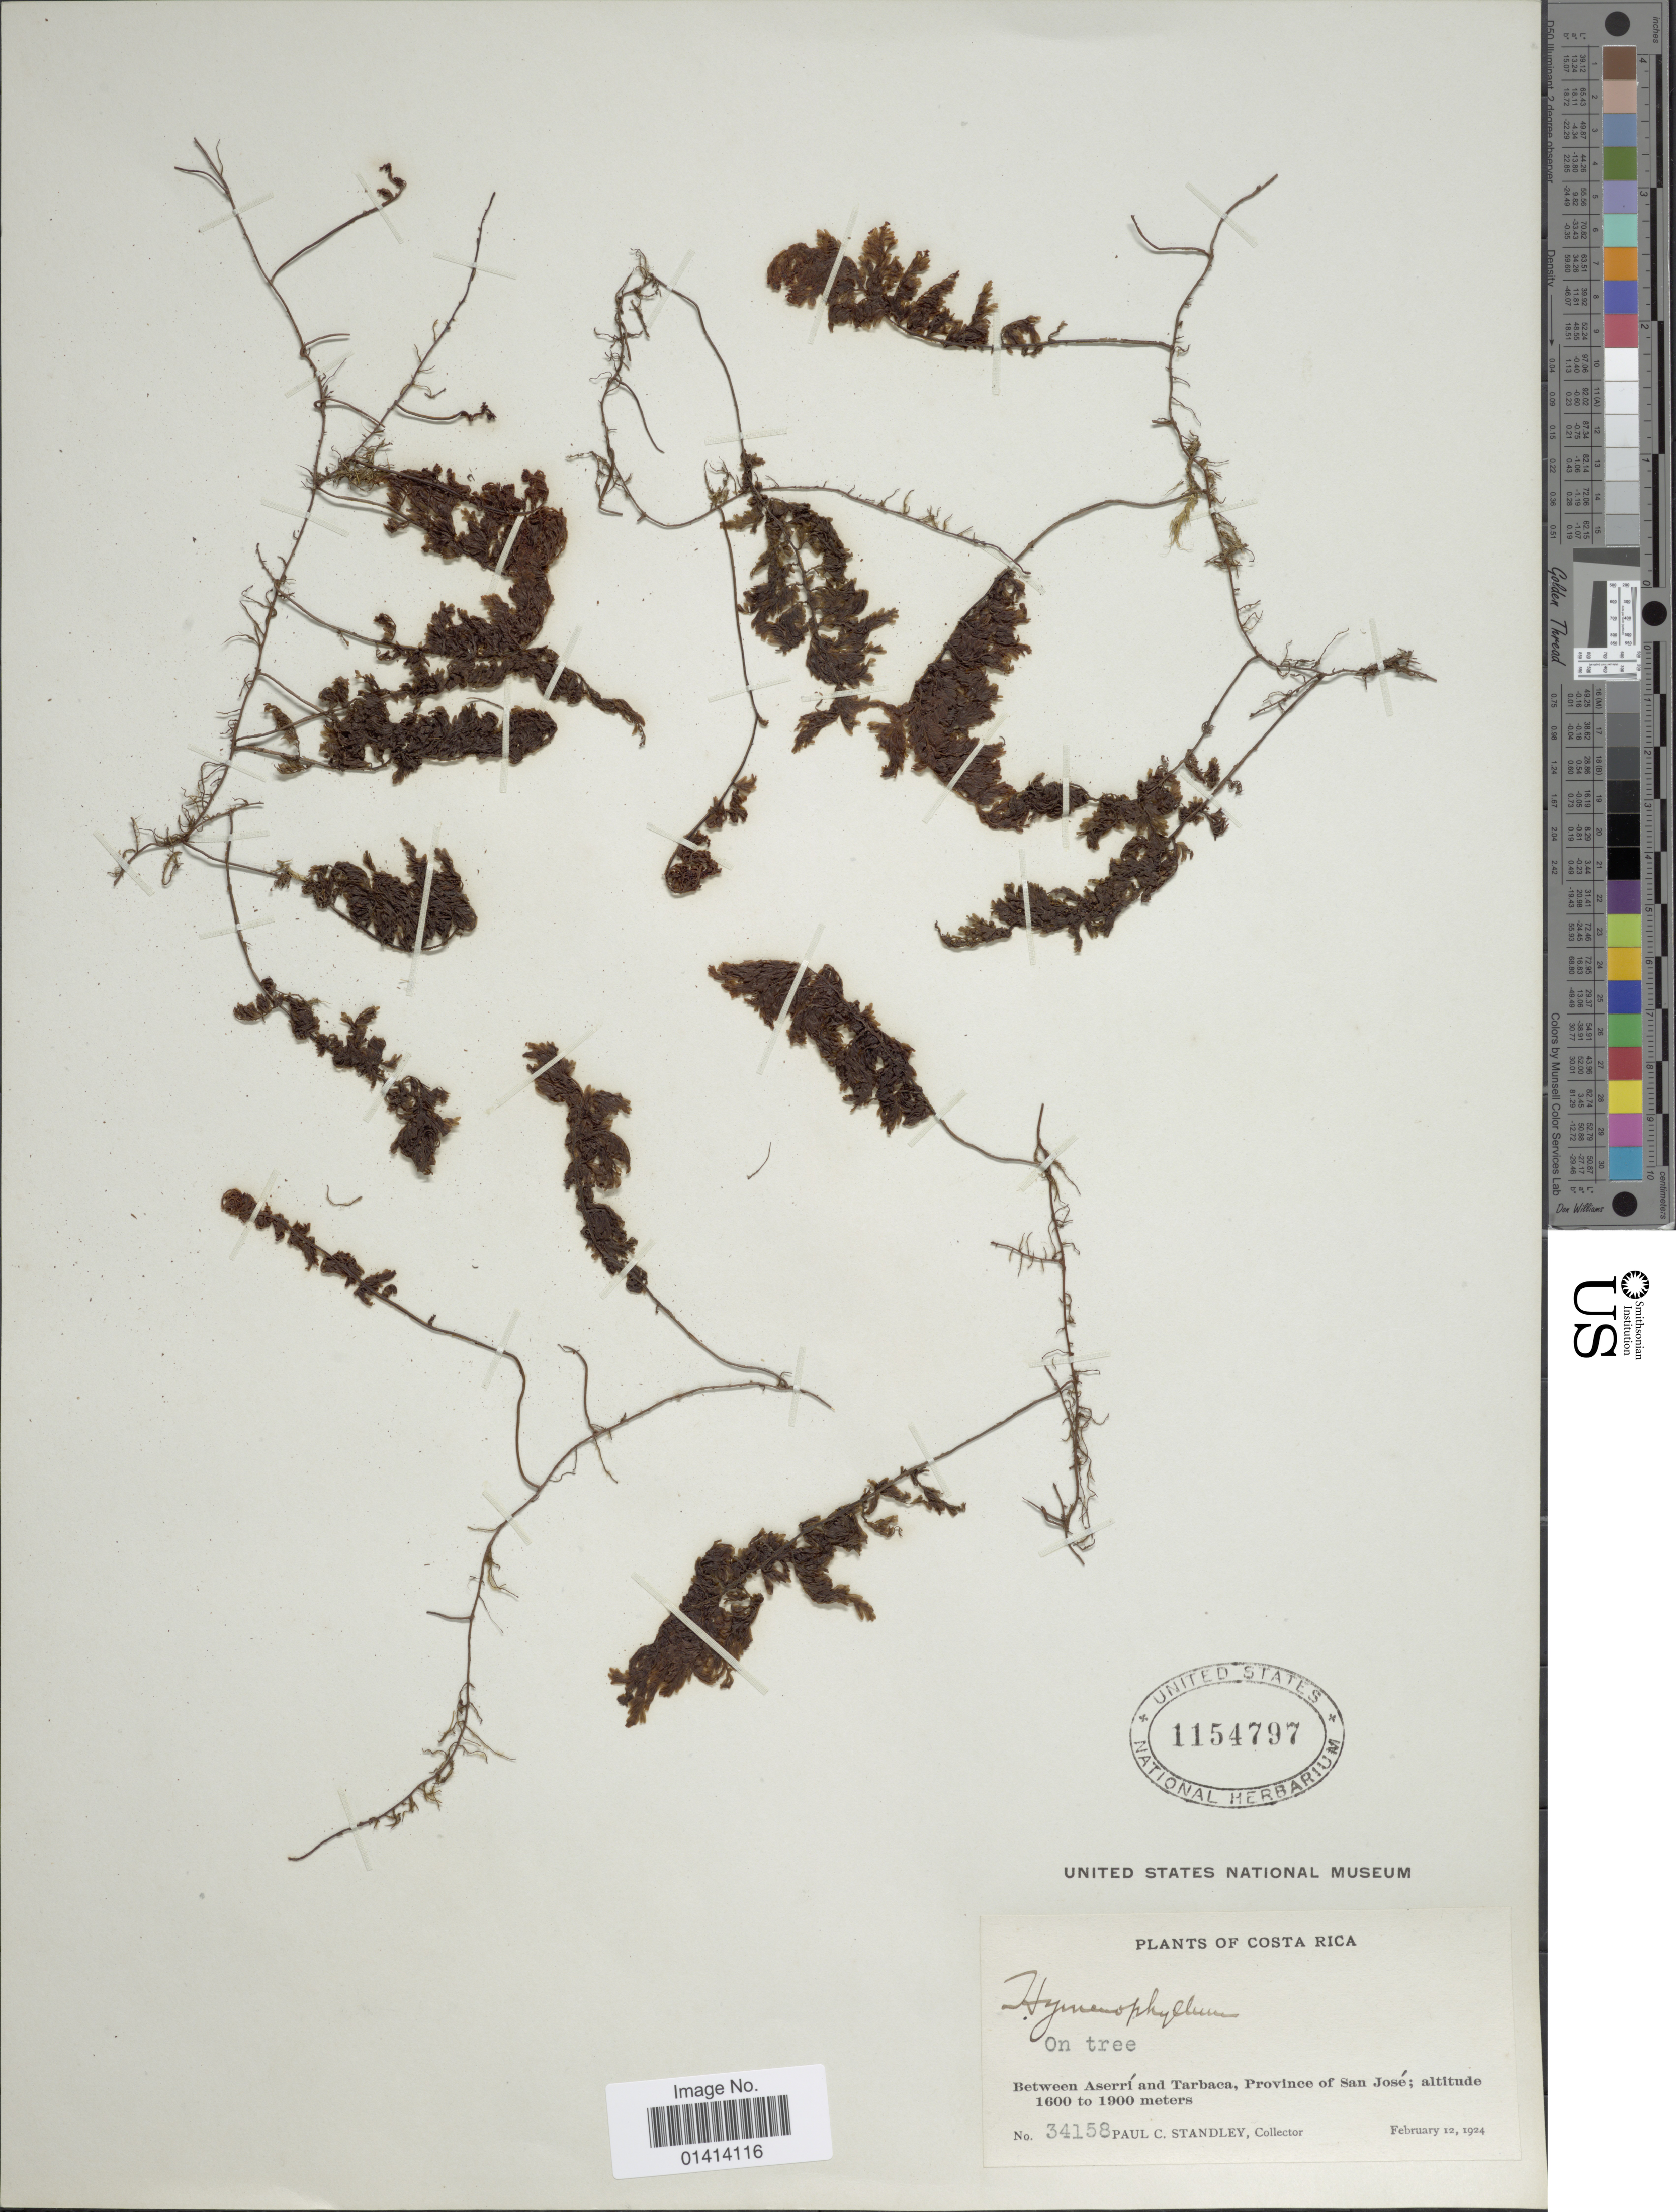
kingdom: Plantae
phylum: Tracheophyta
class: Polypodiopsida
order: Hymenophyllales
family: Hymenophyllaceae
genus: Hymenophyllum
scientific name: Hymenophyllum myriocarpum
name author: Hook.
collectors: P. C. Standley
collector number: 34158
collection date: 1924-02-12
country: Costa Rica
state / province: San José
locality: Between Aserrí and Tarbaca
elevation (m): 1600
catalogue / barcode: US 1154797